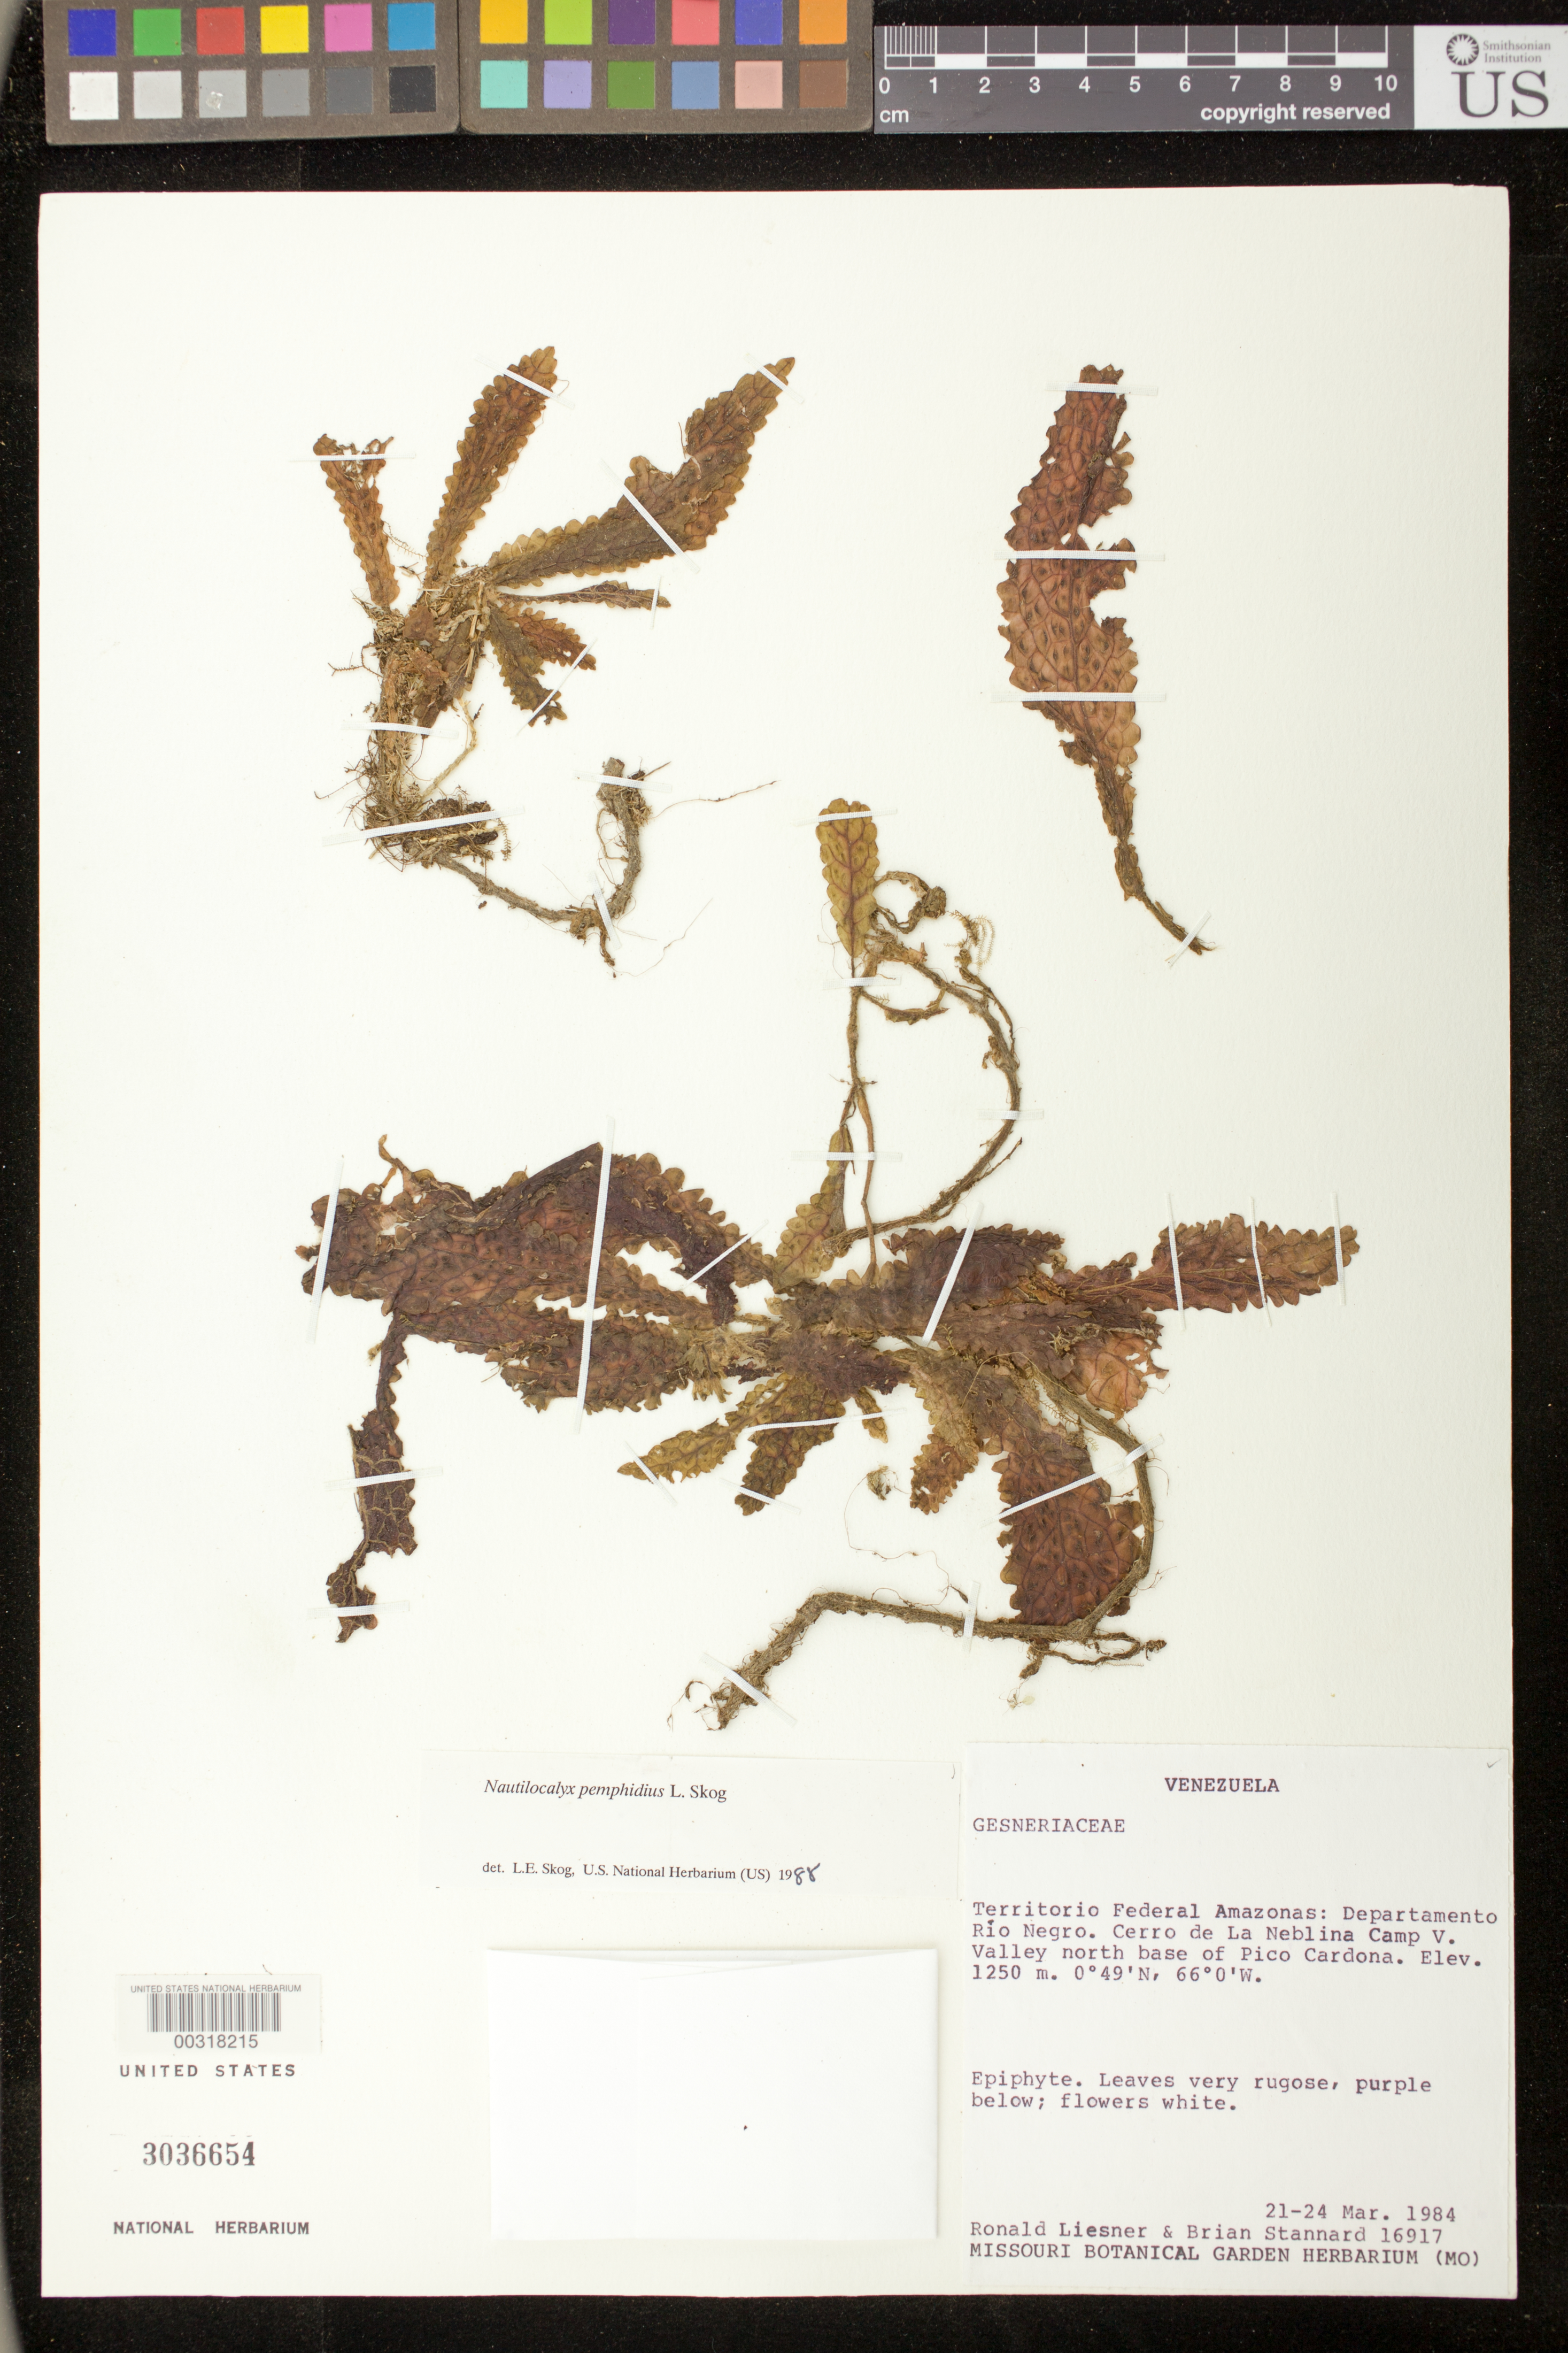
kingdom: Plantae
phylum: Tracheophyta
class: Magnoliopsida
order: Lamiales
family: Gesneriaceae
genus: Nautilocalyx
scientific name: Nautilocalyx pemphidius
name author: L.E. Skog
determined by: Skog, Laurence E.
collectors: R. L. Liesner & B. L. Stannard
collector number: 16917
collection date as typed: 21-24 Mar 1984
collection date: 1984-03-21/1984-03-24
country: Venezuela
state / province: Amazonas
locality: Departmento Rio Negro, Cerro de La Neblina camp V, valley N base of Pico Cardona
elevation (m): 1250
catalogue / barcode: US 3036654